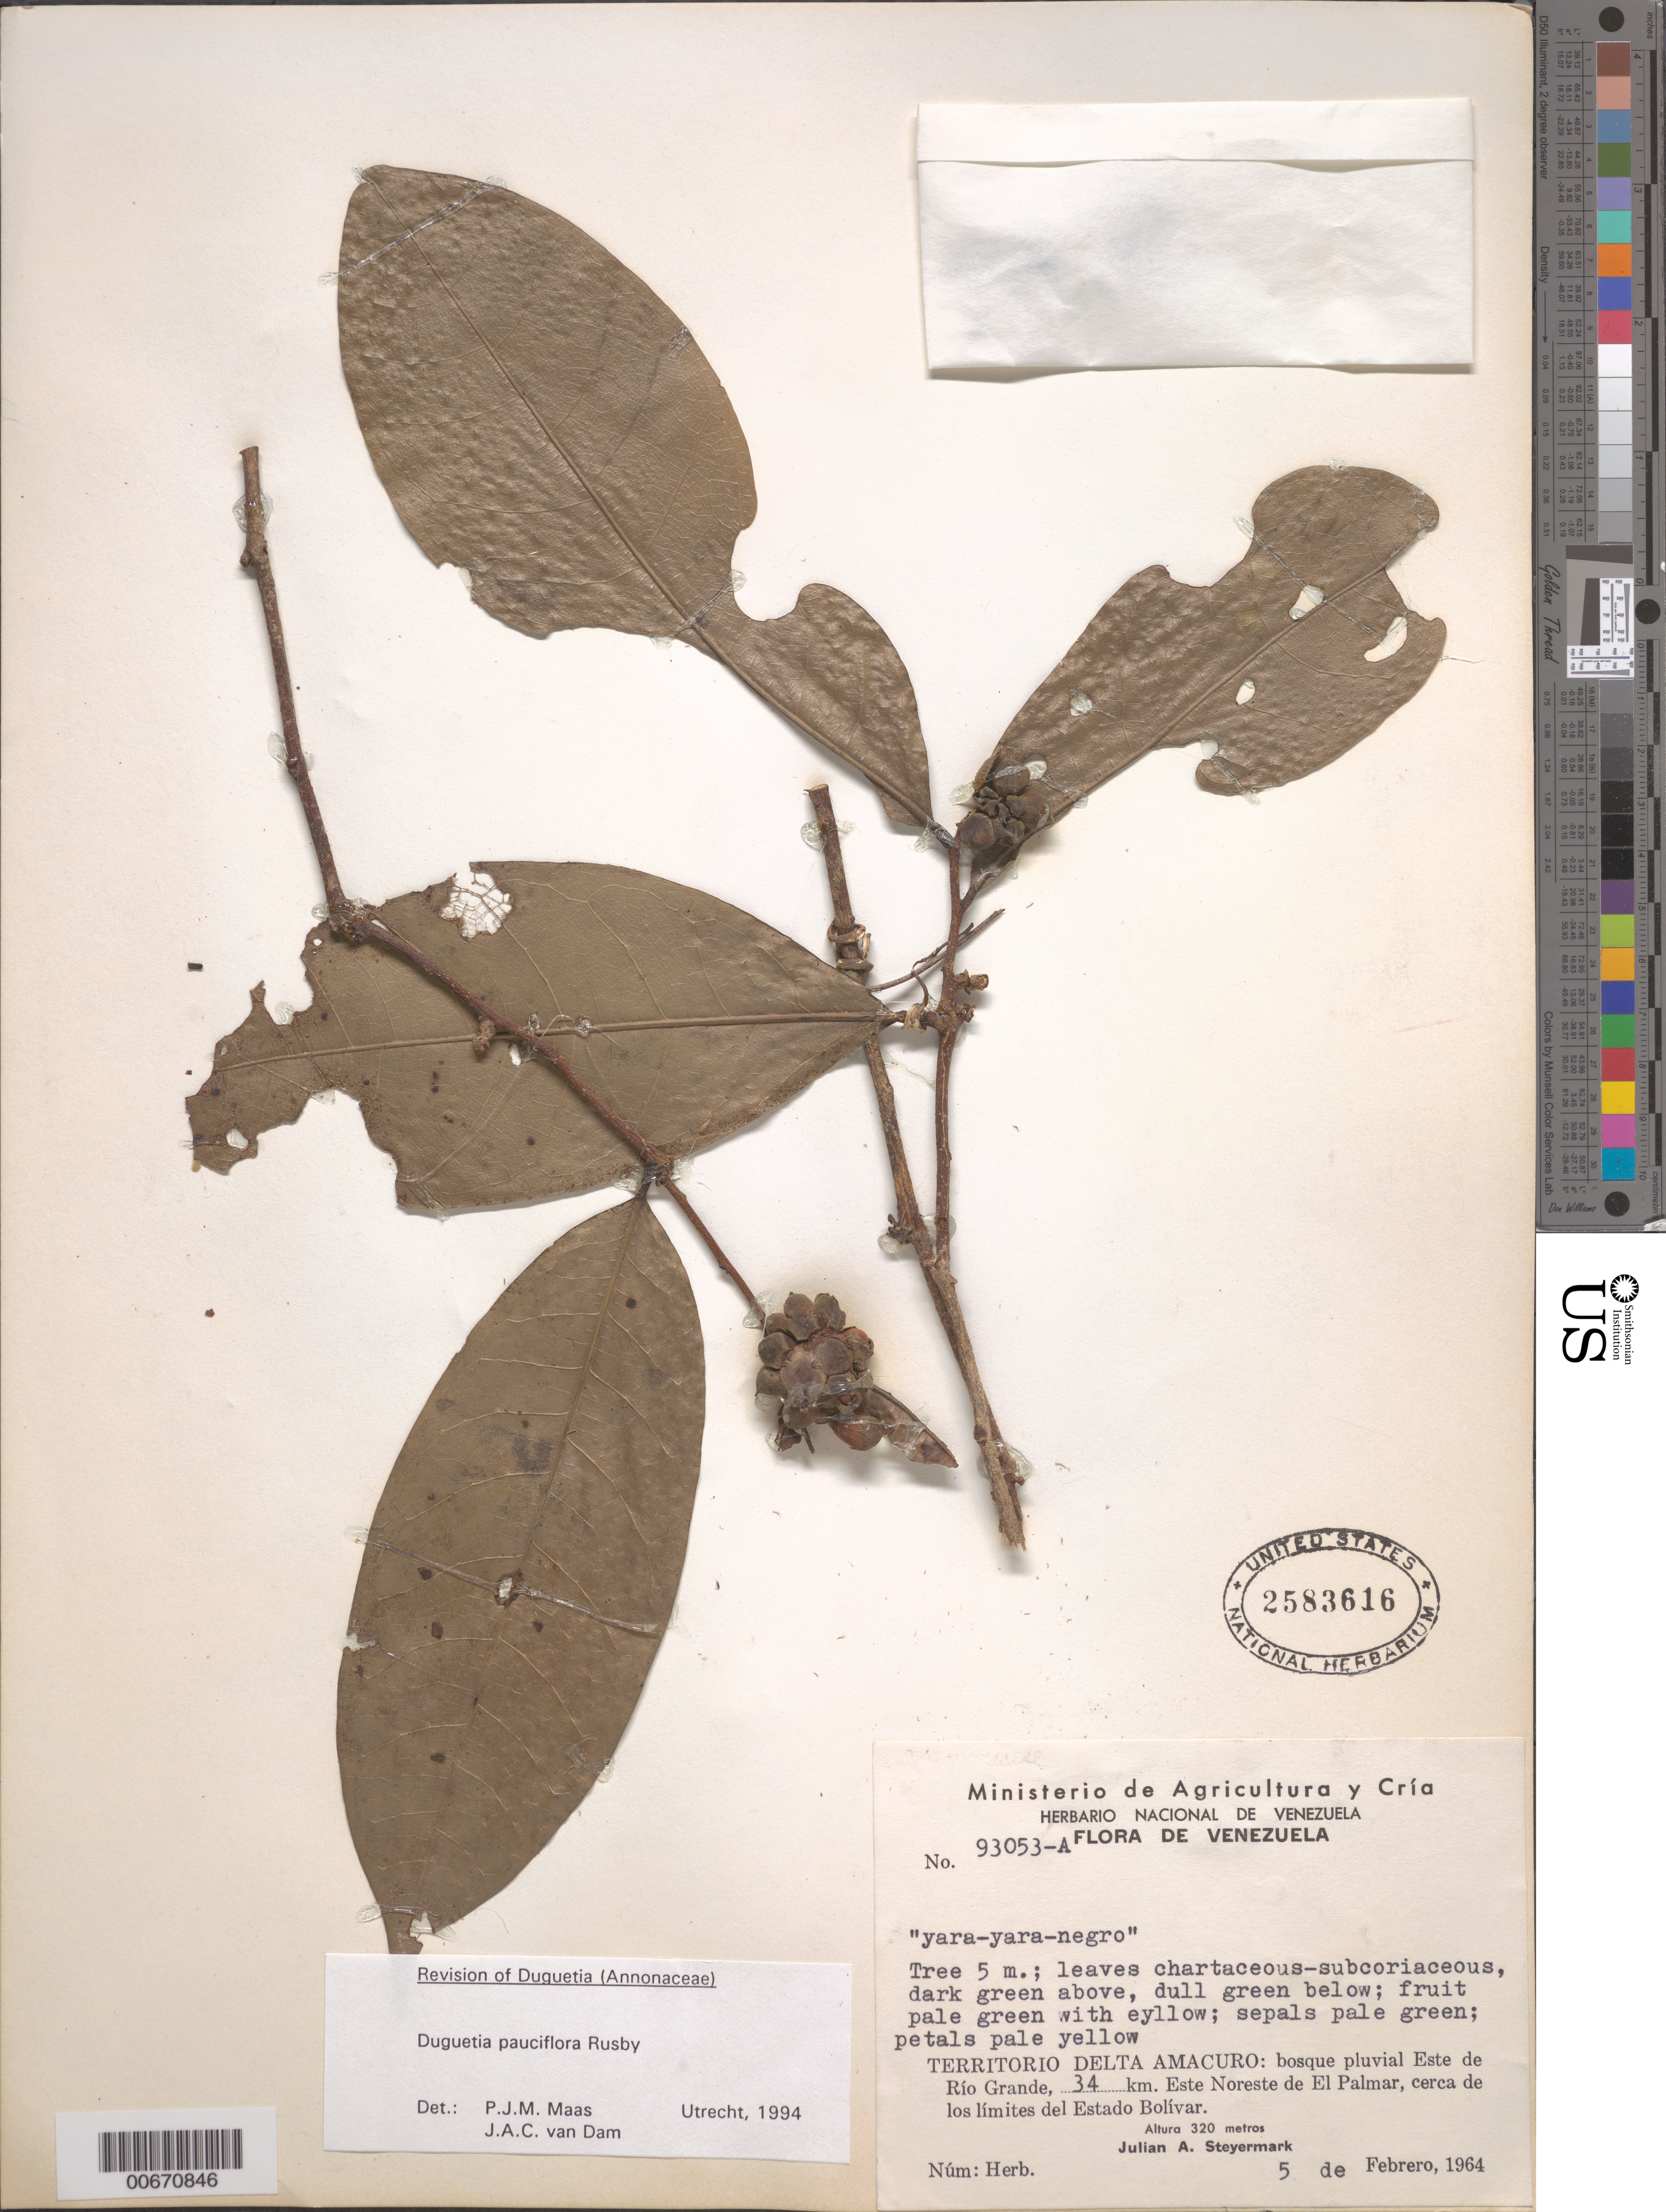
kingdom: Plantae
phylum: Tracheophyta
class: Magnoliopsida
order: Magnoliales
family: Annonaceae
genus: Duguetia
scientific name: Duguetia pauciflora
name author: Rusby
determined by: Maas, P. J.; Dam, J. A.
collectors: J. Steyermark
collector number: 93053 A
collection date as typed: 5-Feb-64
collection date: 1964-02-05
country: Venezuela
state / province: Delta Amacuro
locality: Este de Río Grande, 34 km ENE de El Palmar, cerca de los límites del Estado Bolívar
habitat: Rain forest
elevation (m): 320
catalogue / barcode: US 2583616